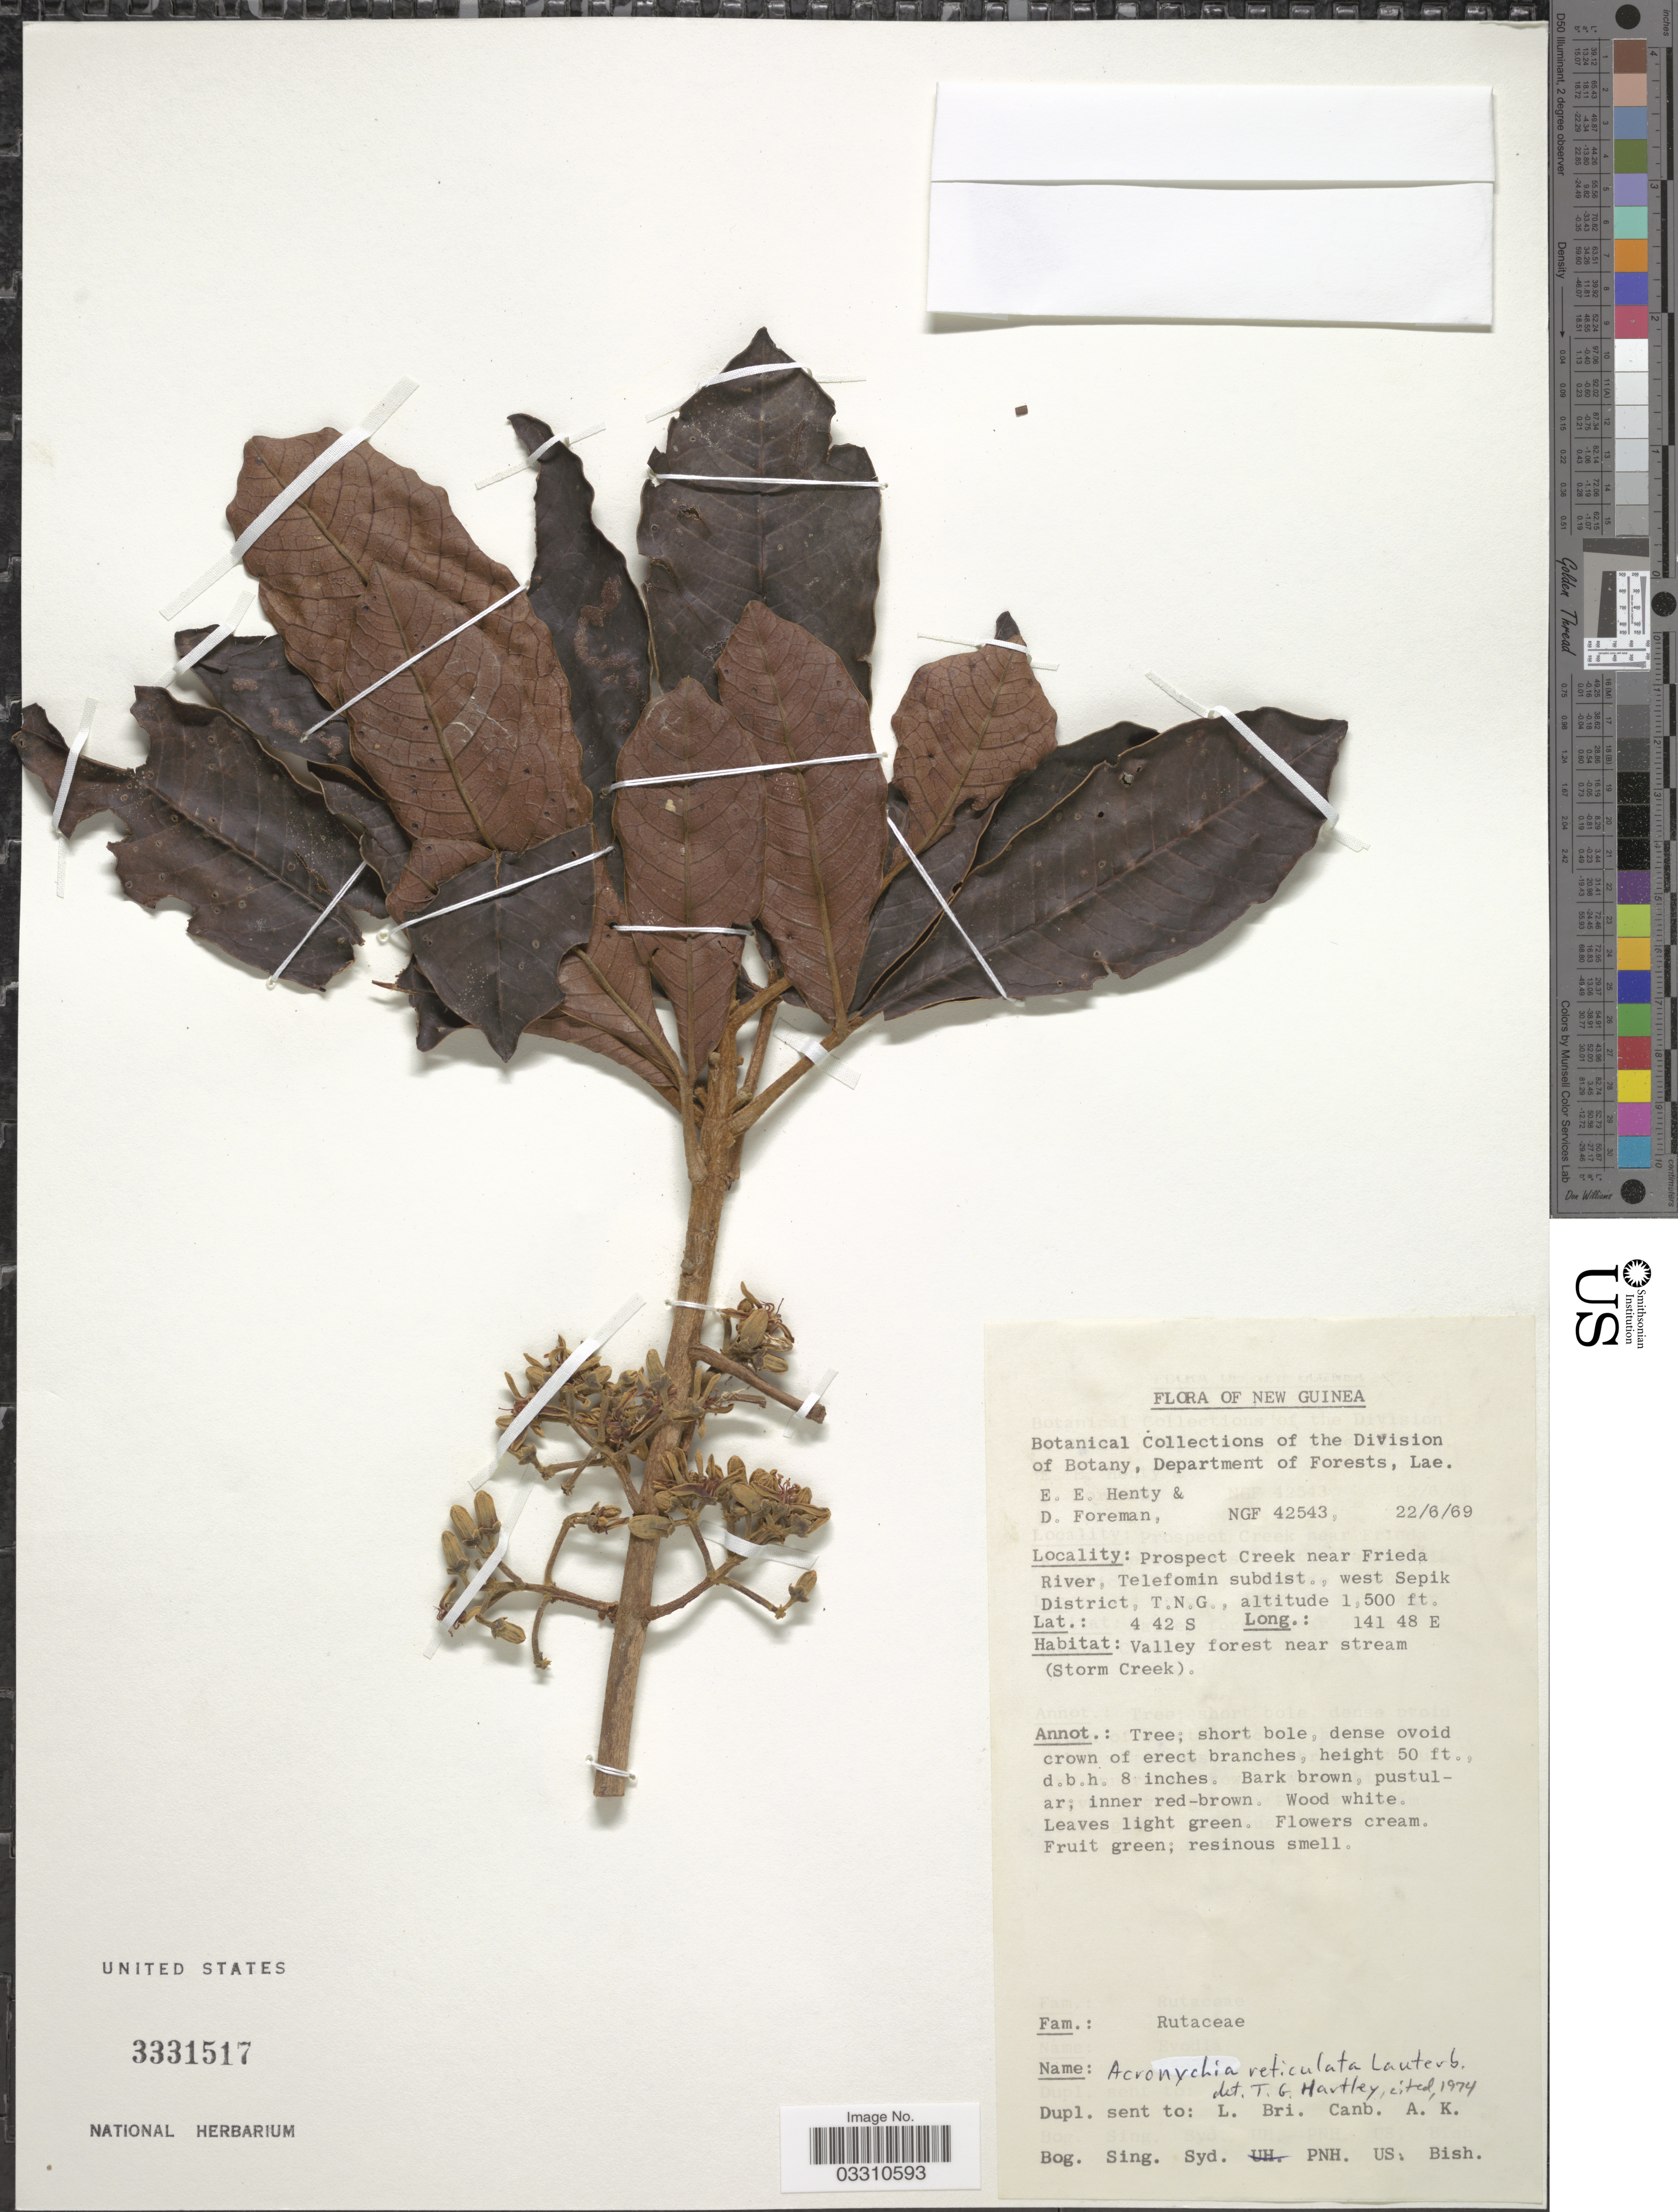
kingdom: Plantae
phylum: Tracheophyta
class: Magnoliopsida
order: Sapindales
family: Rutaceae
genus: Acronychia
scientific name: Acronychia reticulata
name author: Lauterb.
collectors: E. Henty & D. Foreman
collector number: NGF42543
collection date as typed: Transcribed d/m/y: 22/6/69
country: Papua New Guinea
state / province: Sandaun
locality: New Guinea. Prospect Creek near Frieda River, Telefomin subdist., west Sepik District, T.N.G.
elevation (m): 457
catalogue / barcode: US 3331517